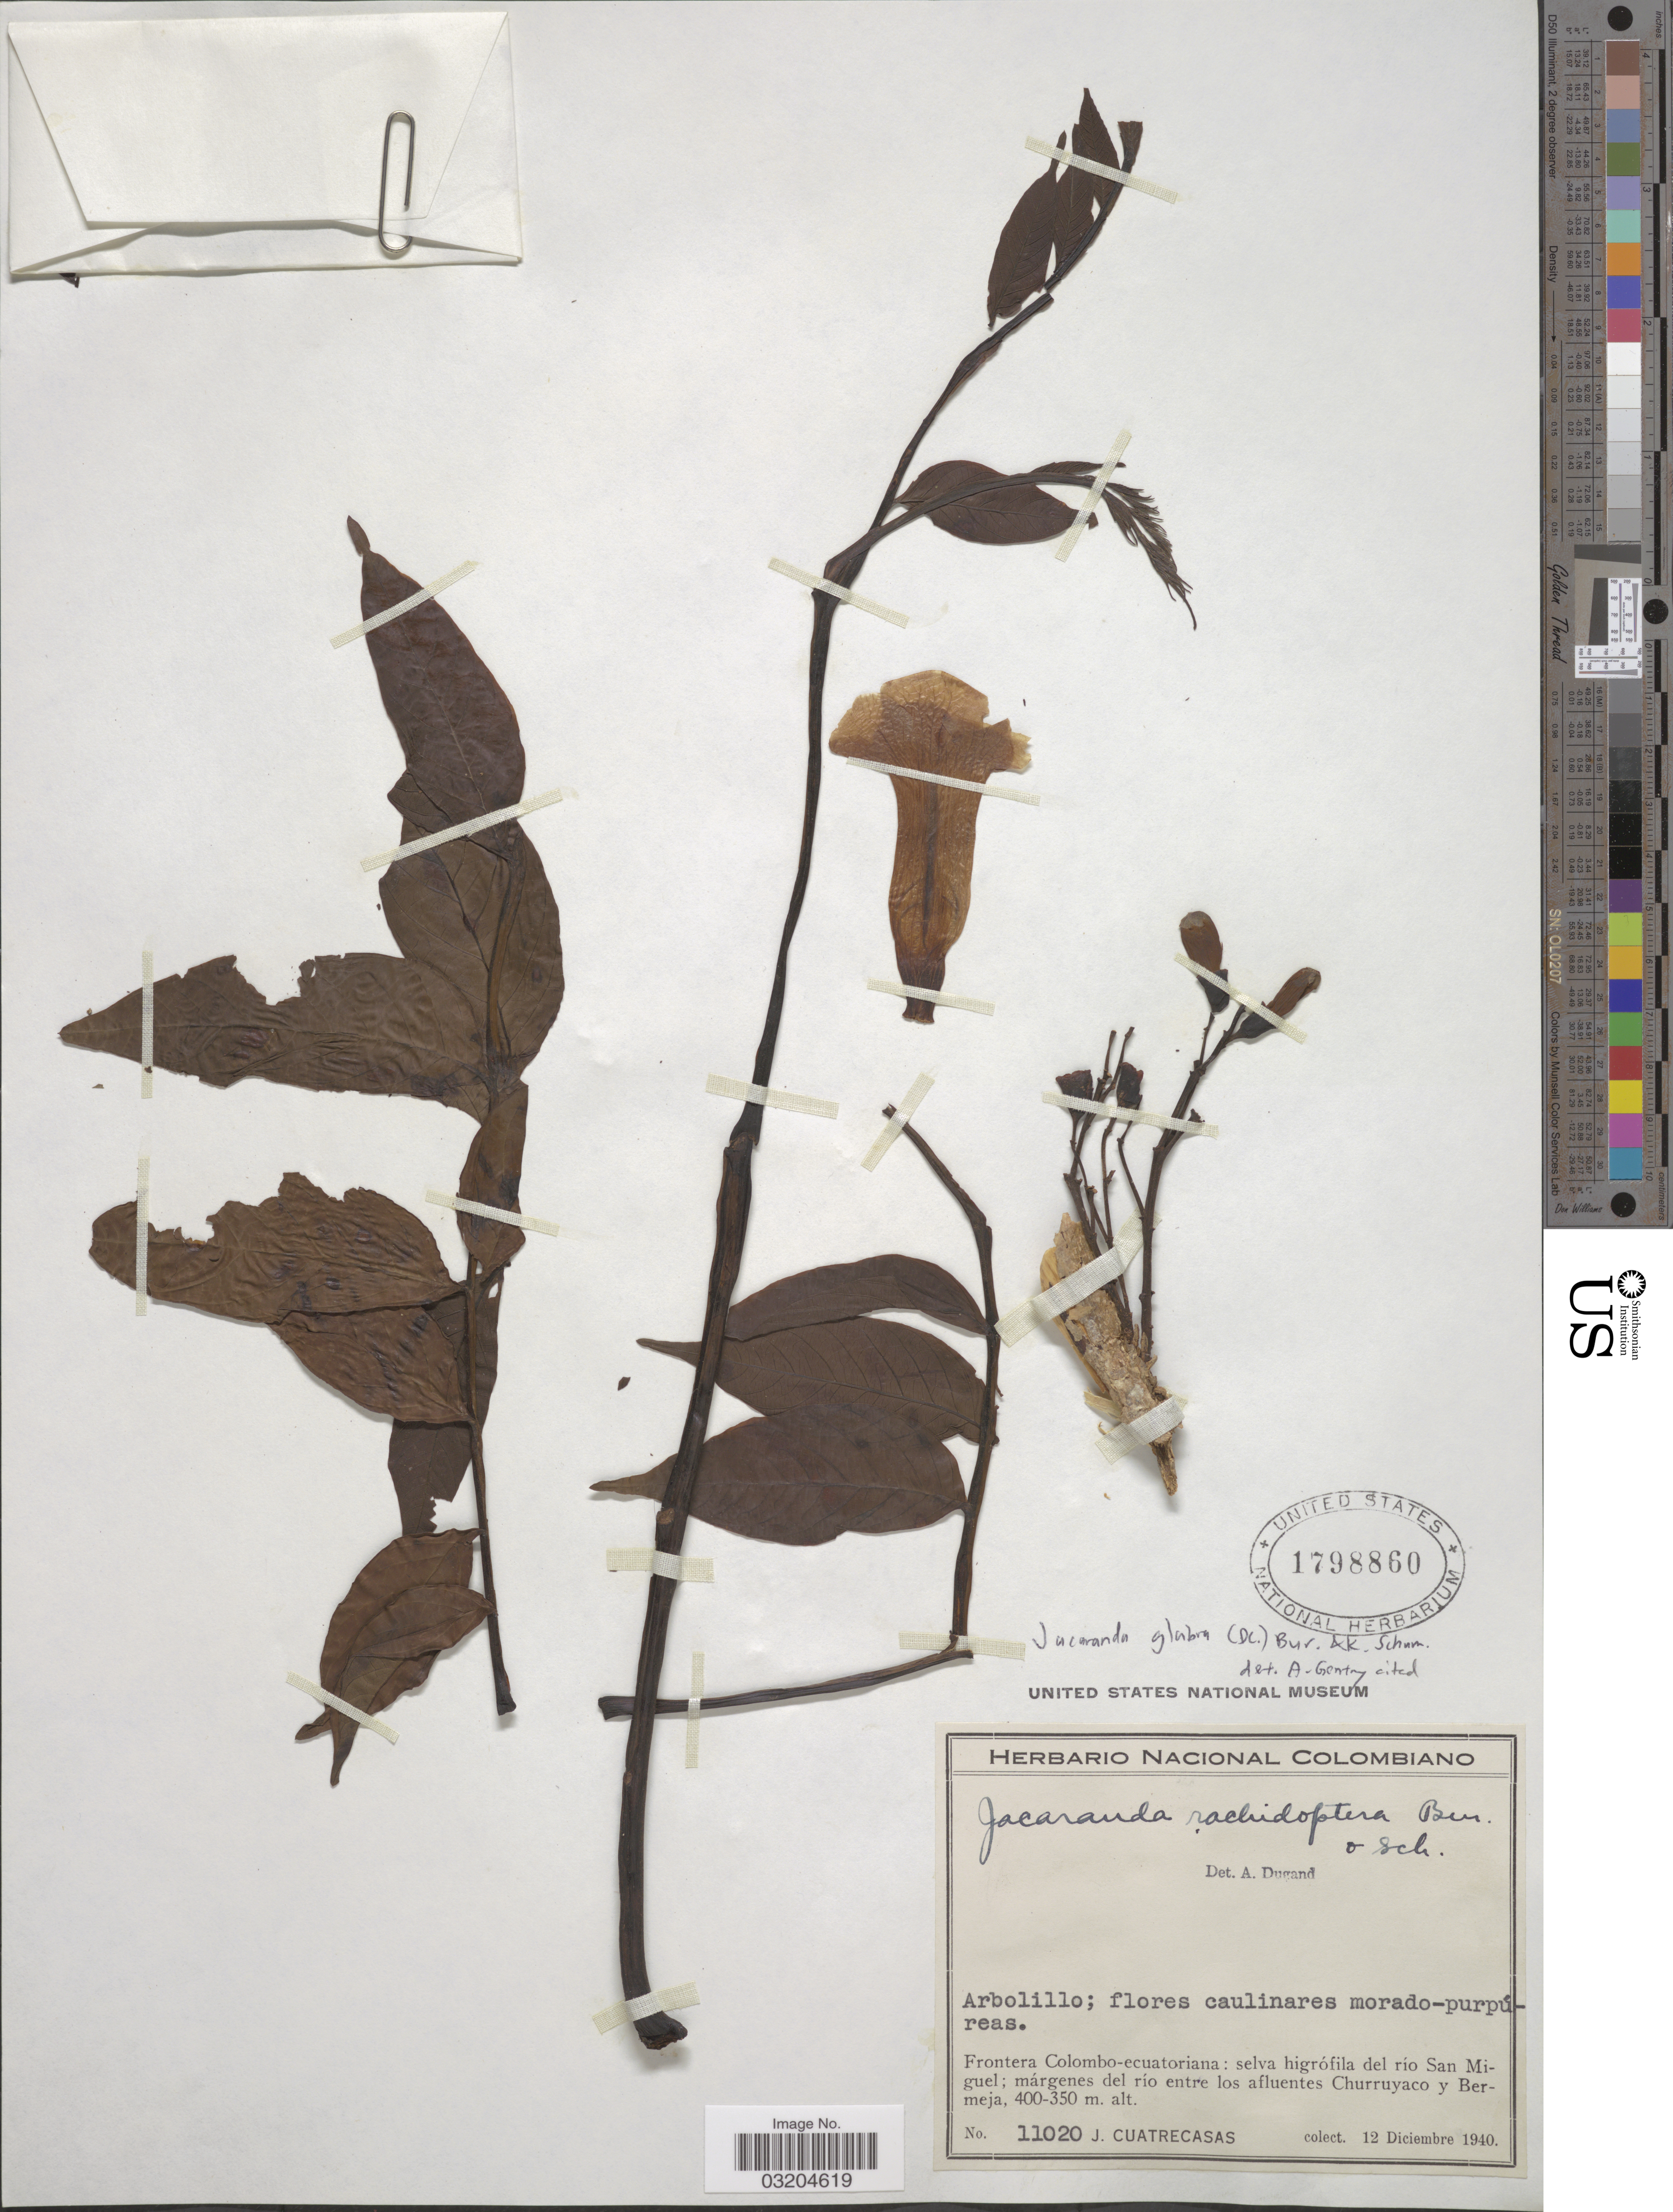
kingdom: Plantae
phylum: Tracheophyta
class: Magnoliopsida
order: Lamiales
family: Bignoniaceae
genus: Jacaranda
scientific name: Jacaranda glabra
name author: (DC.) Bureau & K. Schum.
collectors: J. Cuatrecasas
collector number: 11020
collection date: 1940-12-12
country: Colombia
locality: Frontera Colombo-ecuatoriana: selva higrófila del río San Miguel; márgenes del río entre los afleuntes Churruyaco y Bermeja.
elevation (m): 350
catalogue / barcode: US 1798860